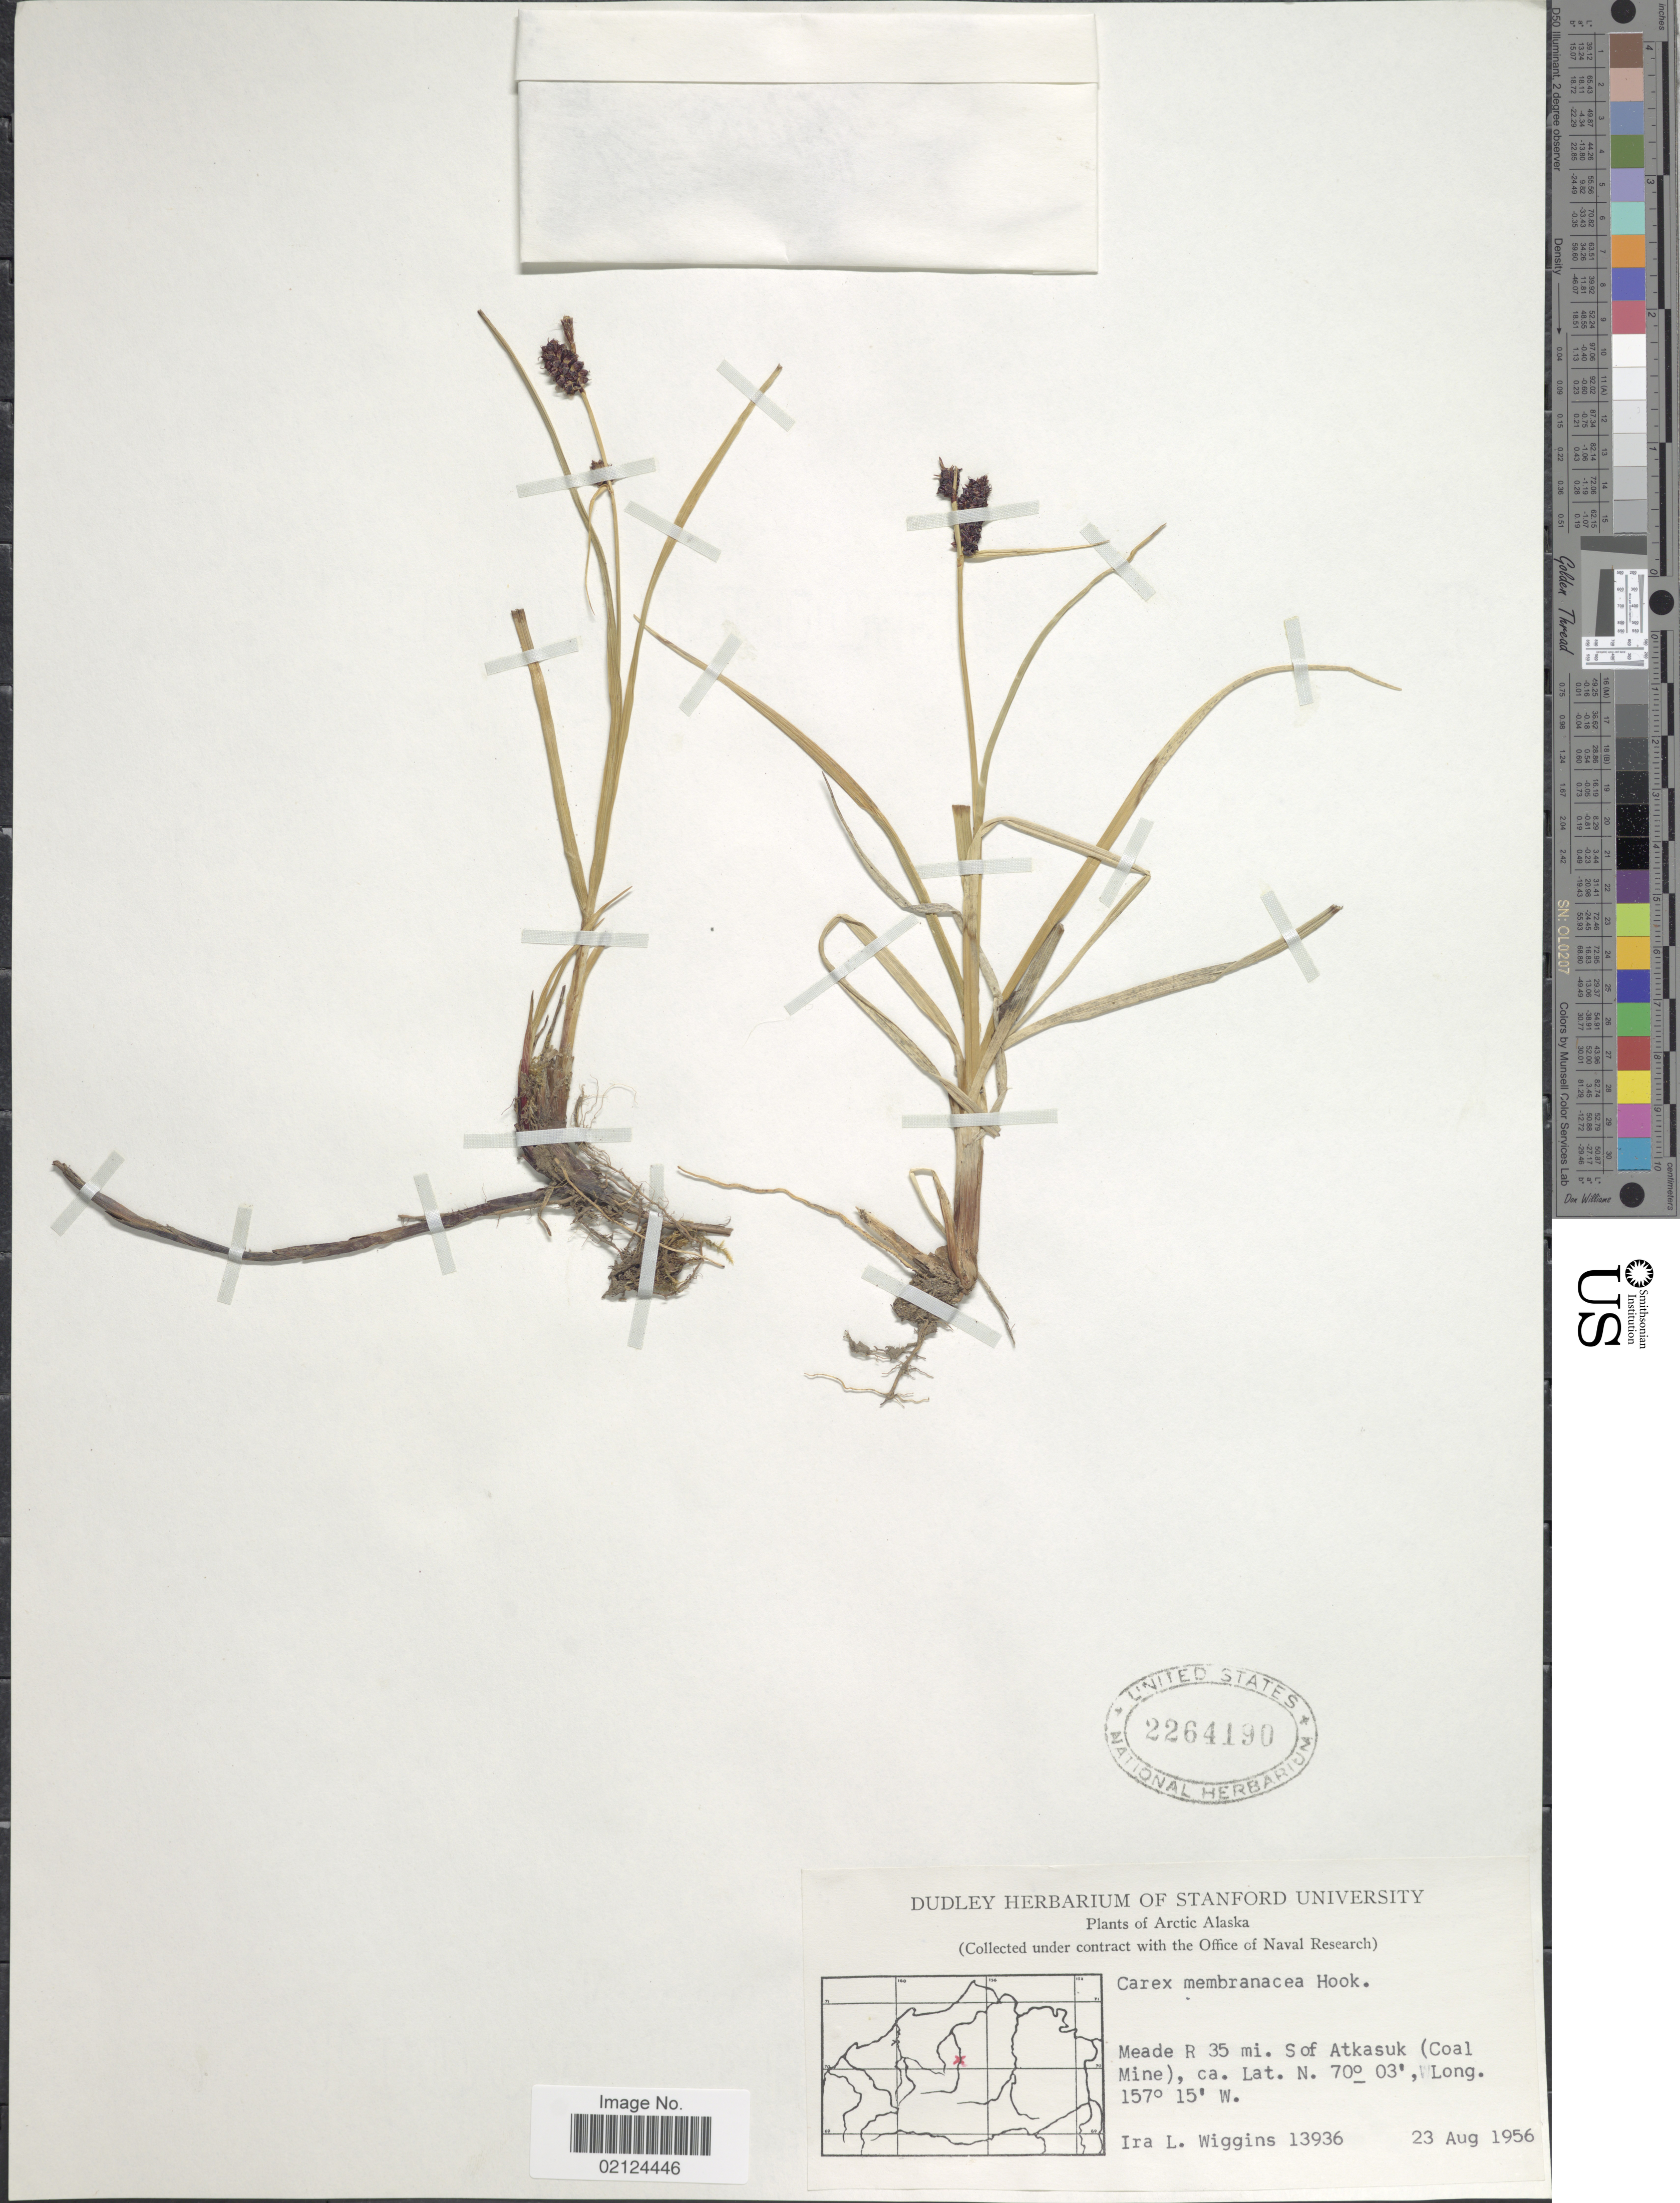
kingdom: Plantae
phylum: Tracheophyta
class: Liliopsida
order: Poales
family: Cyperaceae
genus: Carex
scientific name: Carex membranacea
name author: Hook.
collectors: I. L. Wiggins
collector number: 13936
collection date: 1956-08-23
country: United States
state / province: Alaska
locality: Arctic Alaska, Meade R 35 mi. S of Atkasuk (Coal Mine)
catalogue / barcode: US 2264190